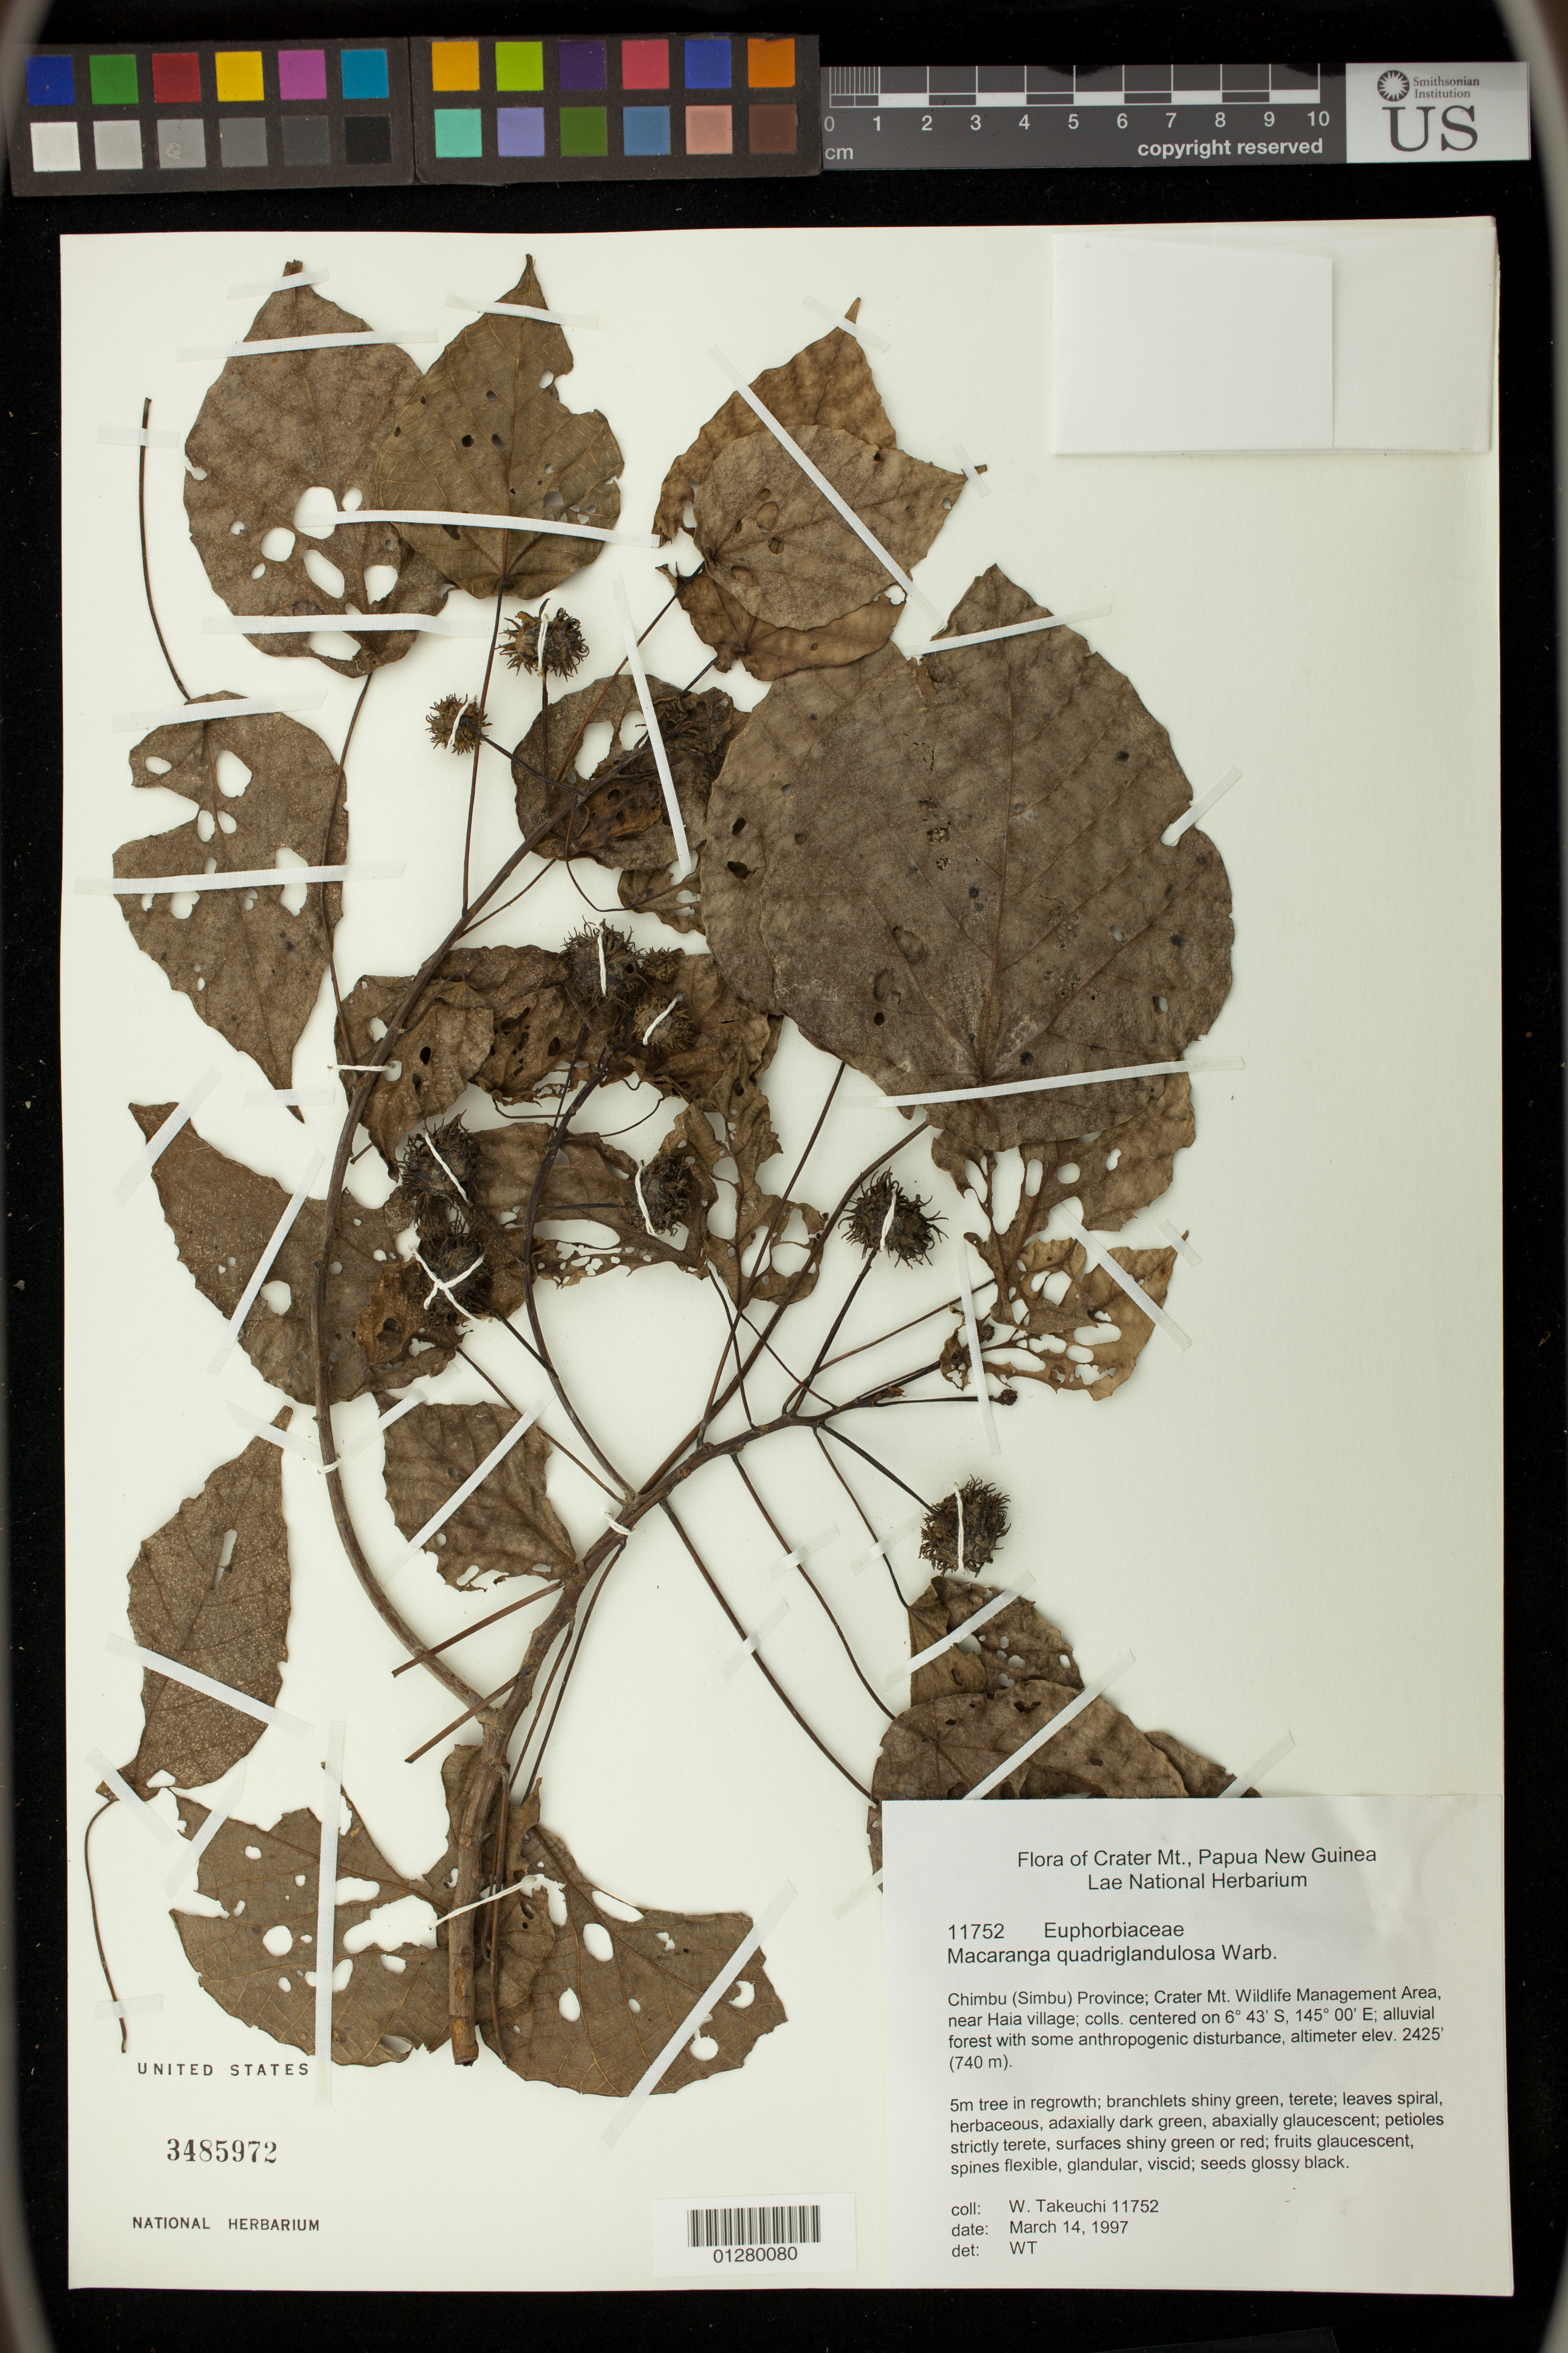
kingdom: Plantae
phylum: Tracheophyta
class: Magnoliopsida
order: Malpighiales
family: Euphorbiaceae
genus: Macaranga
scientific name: Macaranga quadriglandulosa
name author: Warb.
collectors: W. N. Takeuchi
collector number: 11752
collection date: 1997-03-14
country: Papua New Guinea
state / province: Chimbu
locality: Crater Mt. Wildlife Management Area, near Haia Village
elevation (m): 739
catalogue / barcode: US 3485972